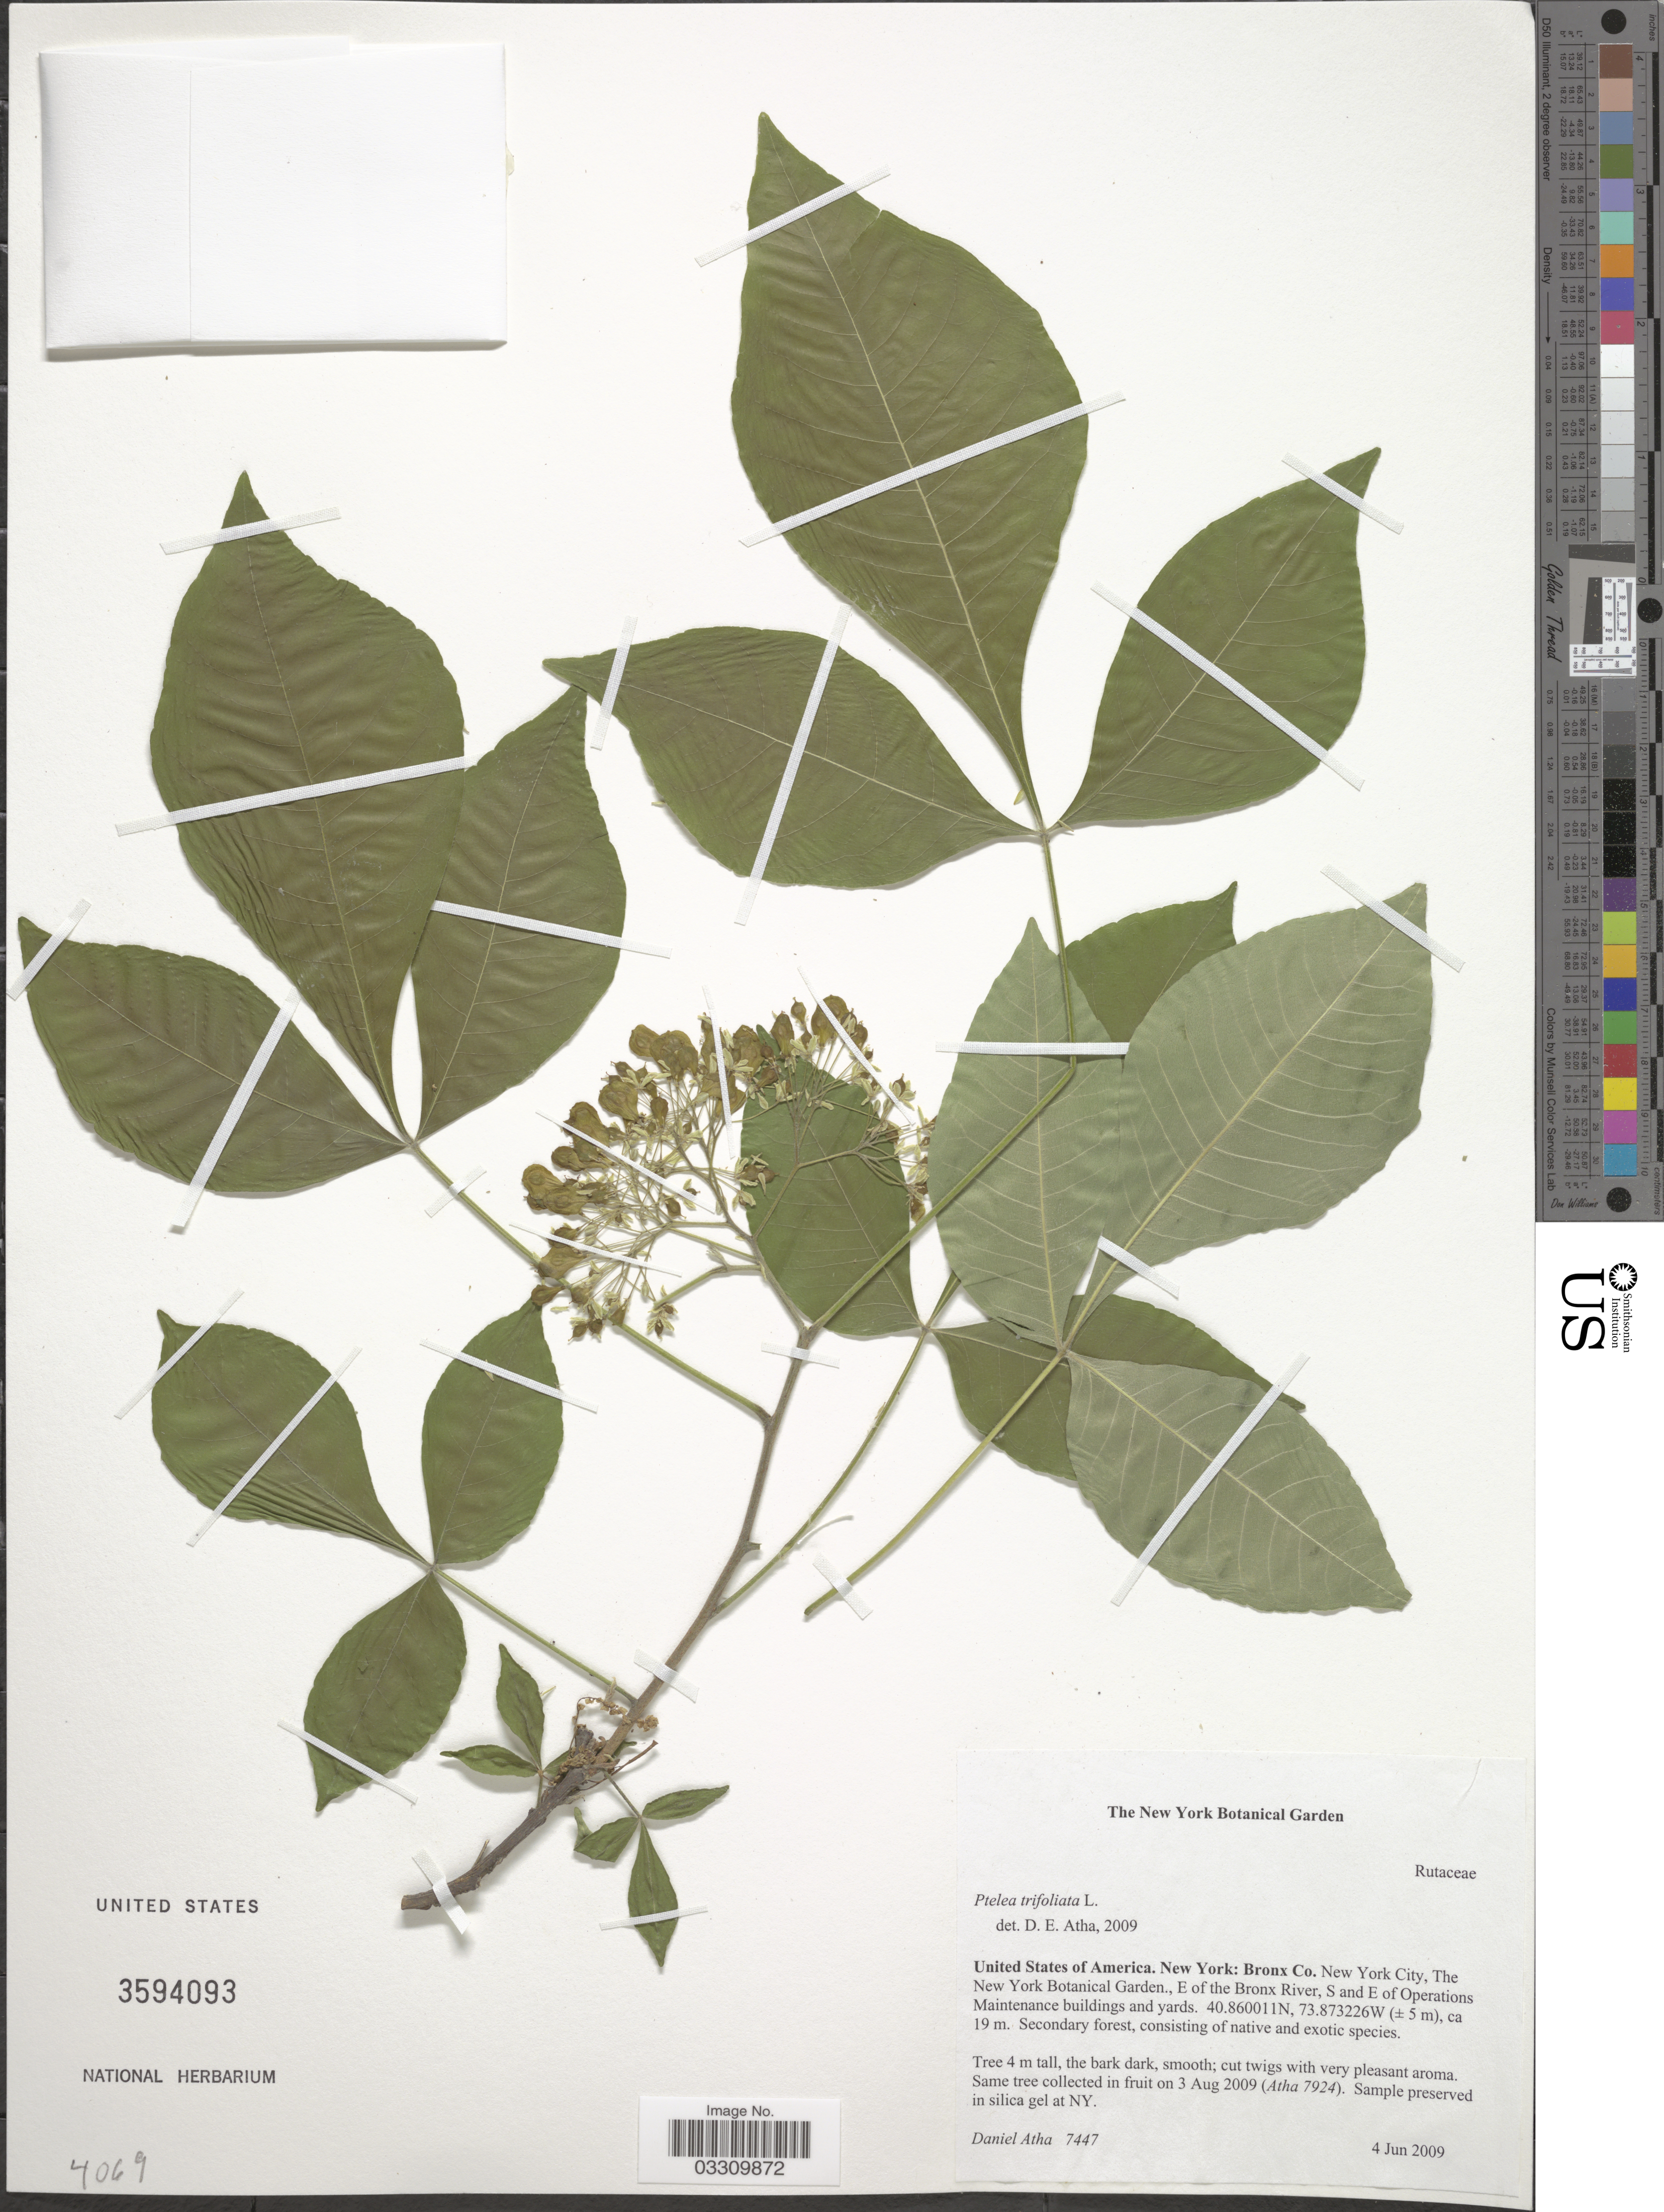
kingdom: Plantae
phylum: Tracheophyta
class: Magnoliopsida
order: Sapindales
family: Rutaceae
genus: Ptelea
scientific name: Ptelea trifoliata var. trifoliata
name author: L.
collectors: D. Atha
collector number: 7447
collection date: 2009-06-04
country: United States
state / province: New York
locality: Bronx Co. The New York Botanical Garden., E of the Bronx River, S and E of Operations Maintenance buildings and yards.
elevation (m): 19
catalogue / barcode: US 3594093